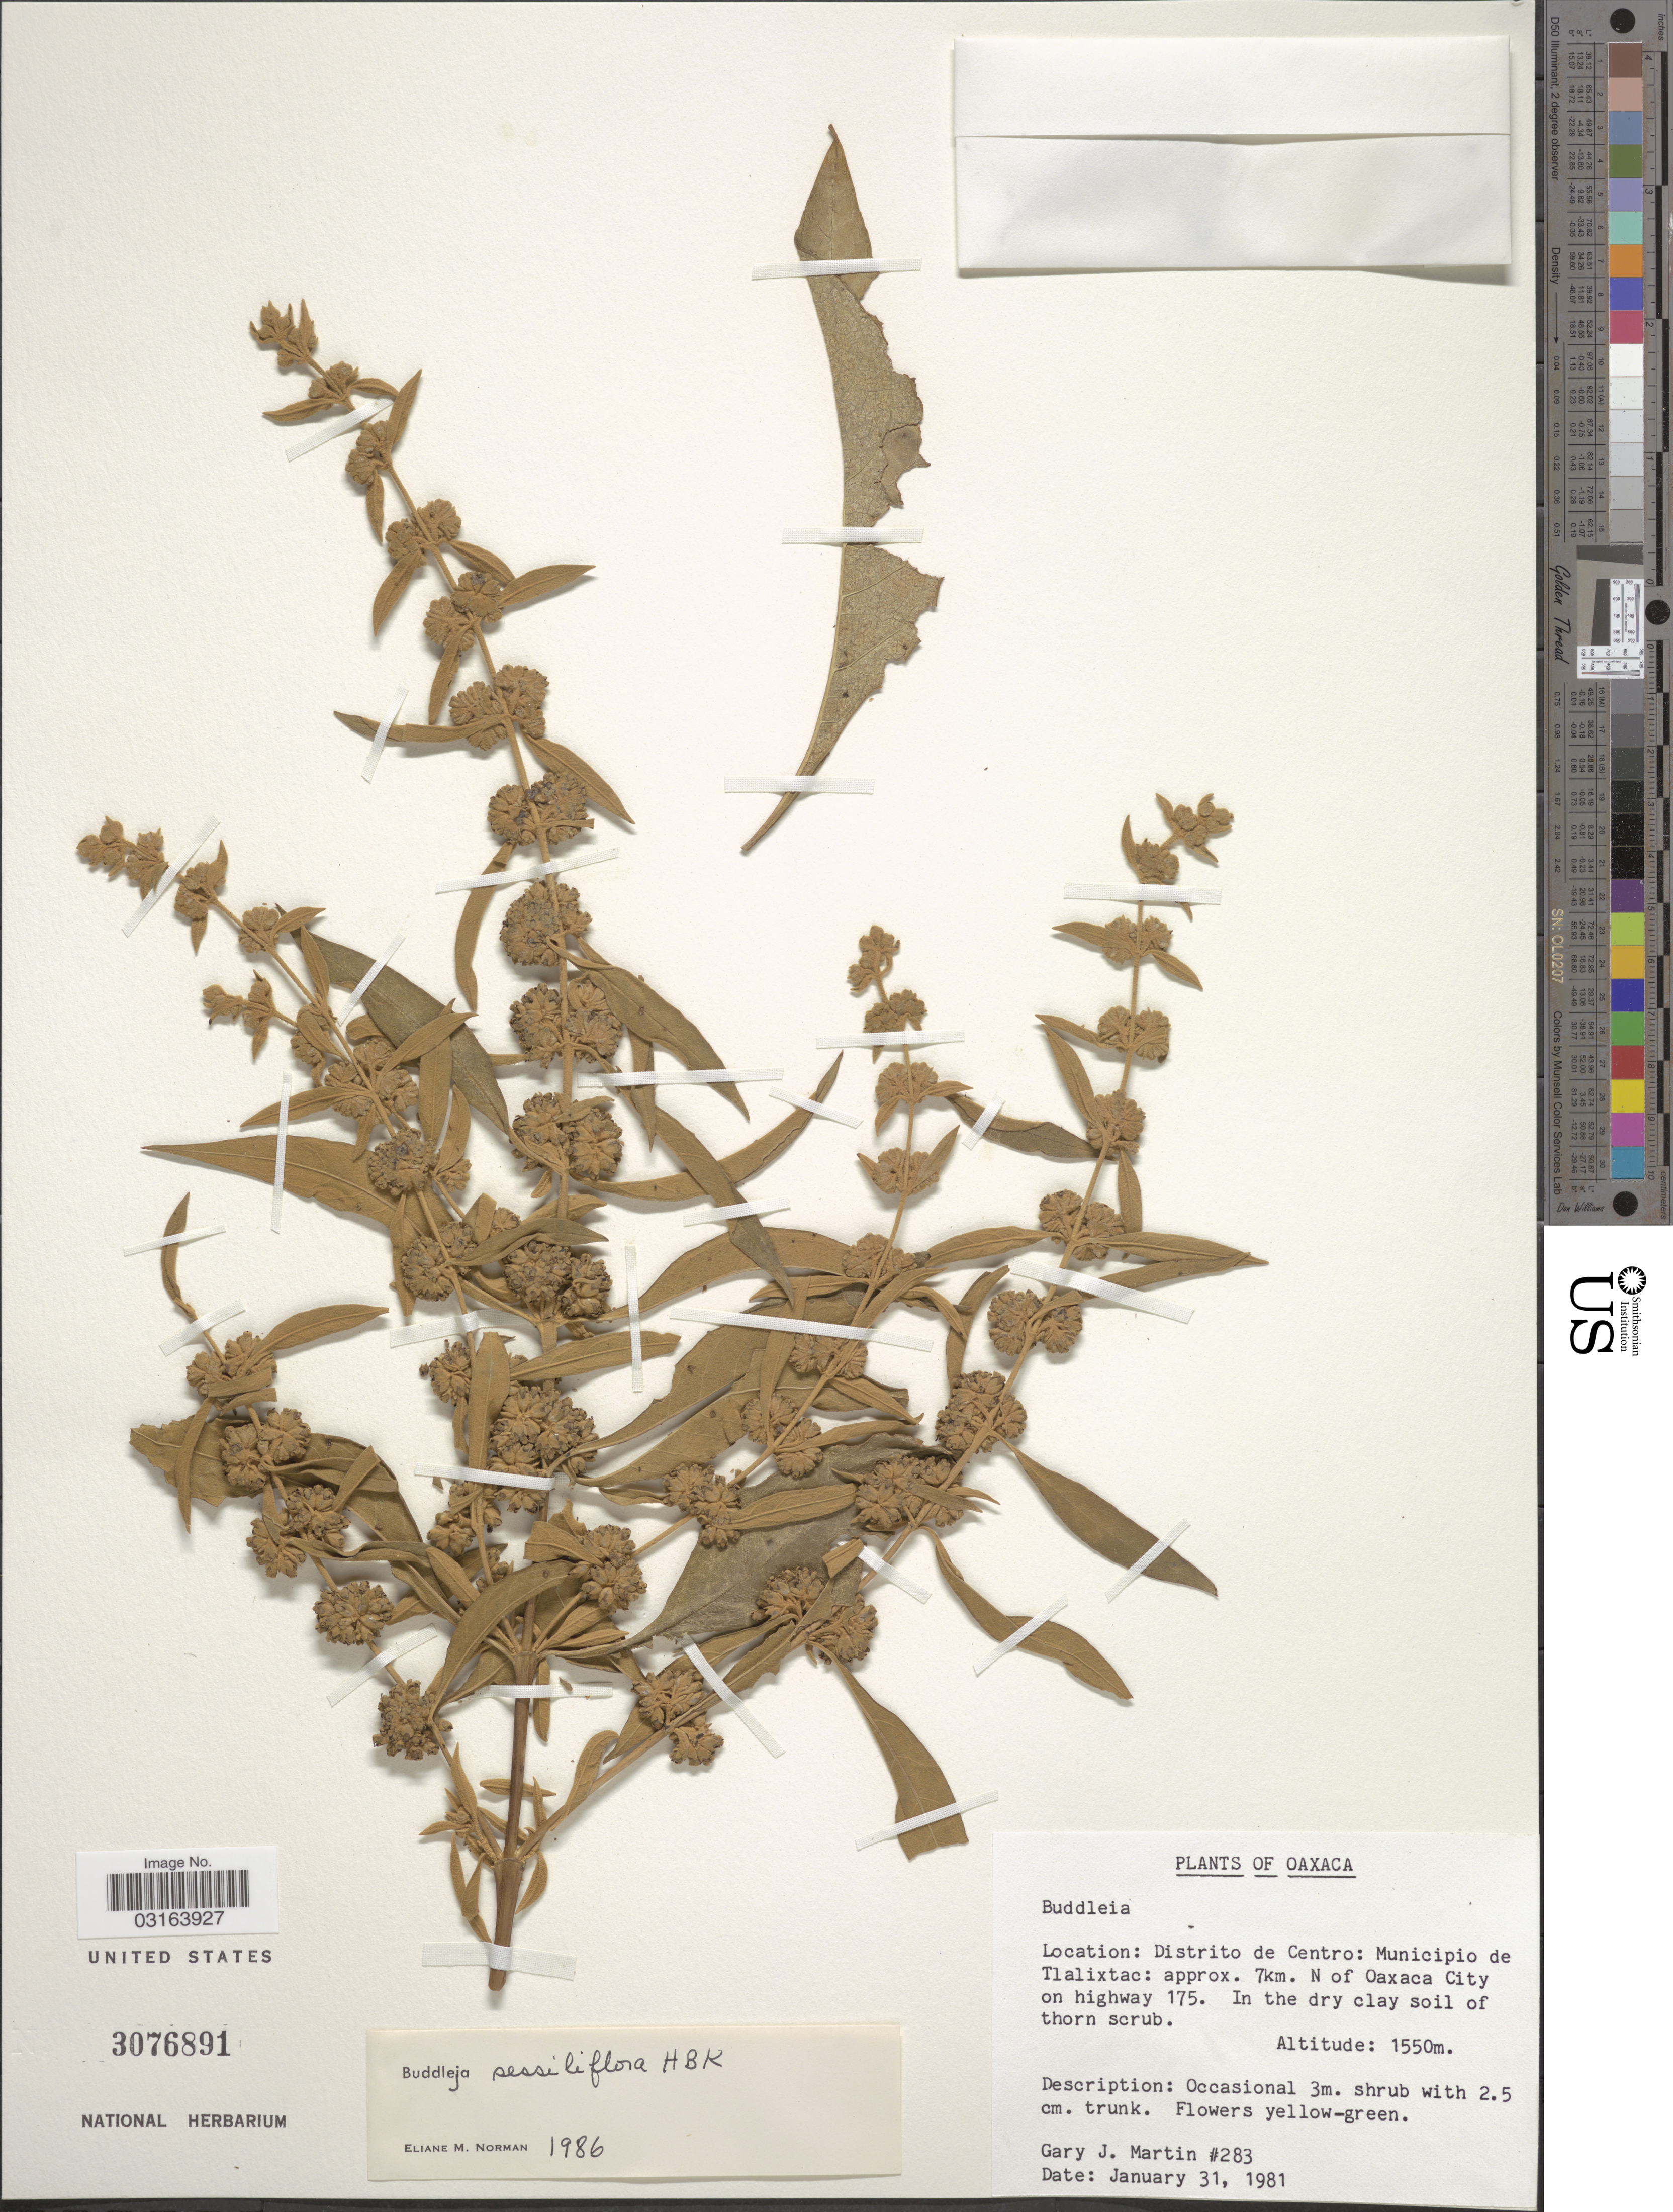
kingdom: Plantae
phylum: Tracheophyta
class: Magnoliopsida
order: Lamiales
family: Scrophulariaceae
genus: Buddleja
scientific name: Buddleja sessiliflora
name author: Kunth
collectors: G. J. Martin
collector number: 283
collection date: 1981-01-31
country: Mexico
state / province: Oaxaca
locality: Distrito de Centro: Municipio de Tlalixtac: approx. 7 km. N of Oaxaca City on highway 175.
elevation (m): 1550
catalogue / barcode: US 3076891